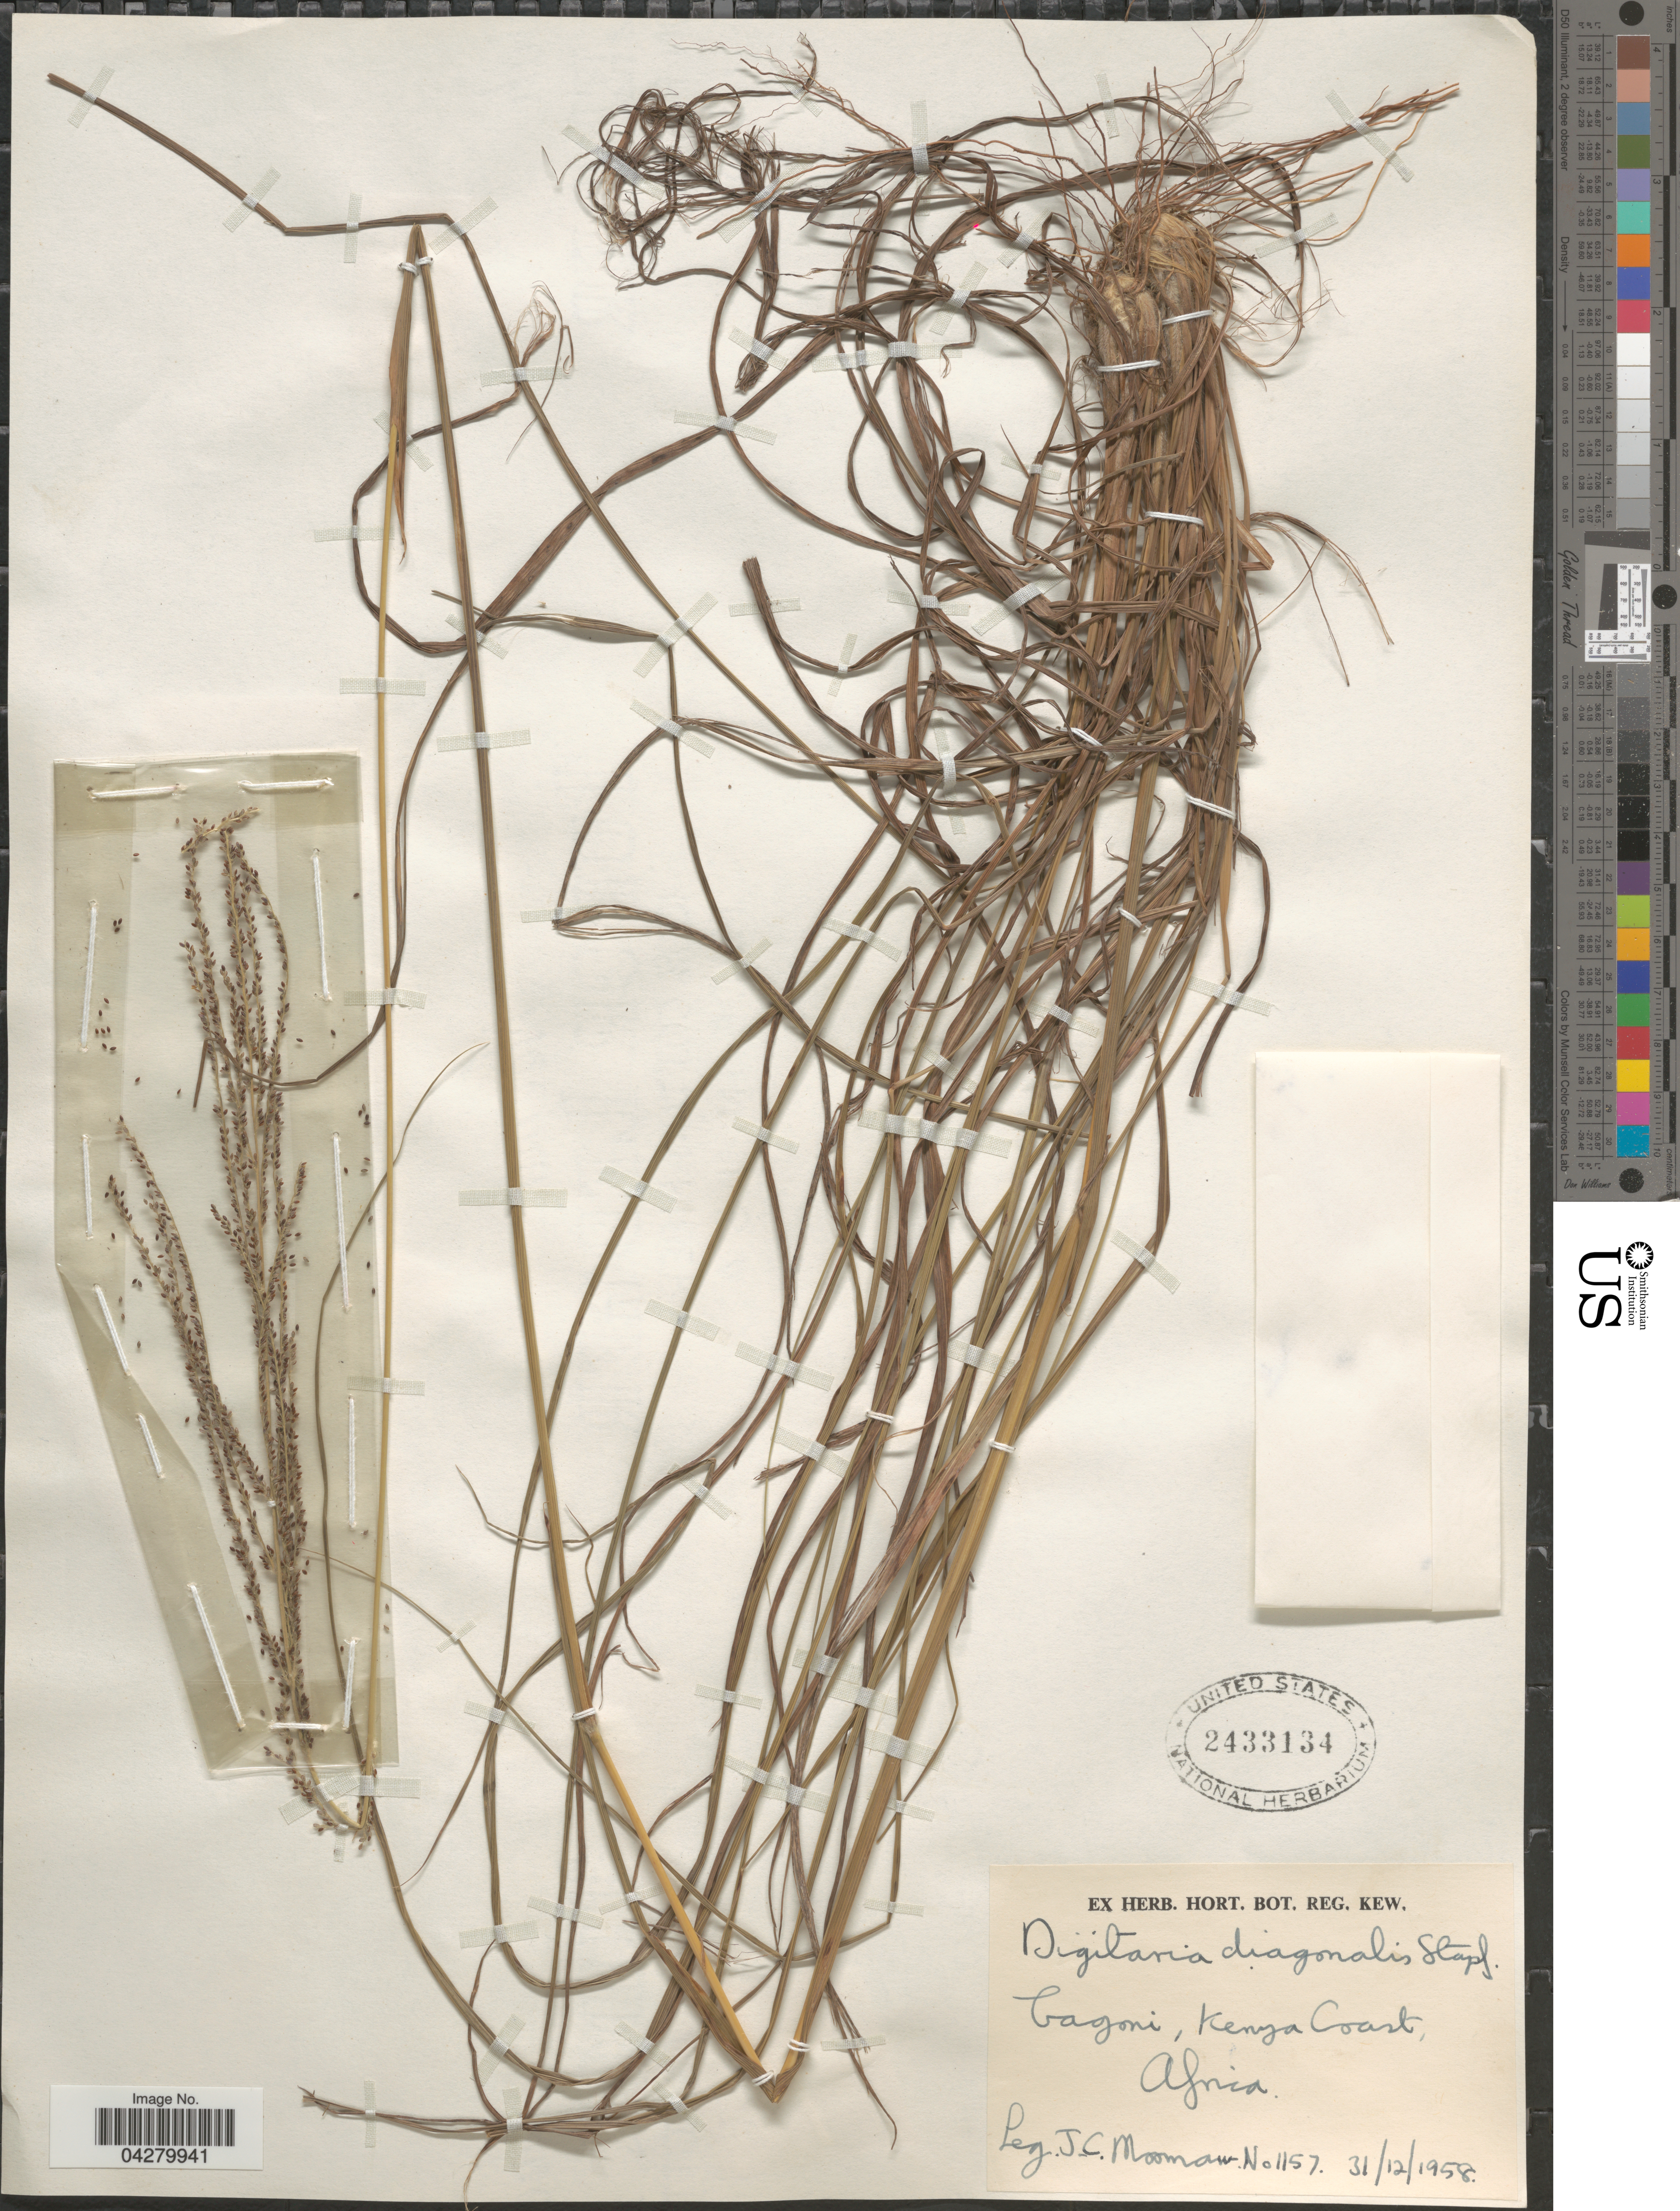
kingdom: Plantae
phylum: Tracheophyta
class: Liliopsida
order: Poales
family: Poaceae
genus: Digitaria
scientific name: Digitaria diagonalis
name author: (Nees) Stapf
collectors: J. Moomaw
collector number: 1157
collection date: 1958-12-31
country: Kenya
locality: Gagoni, Kenya Coast.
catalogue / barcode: US 2433134